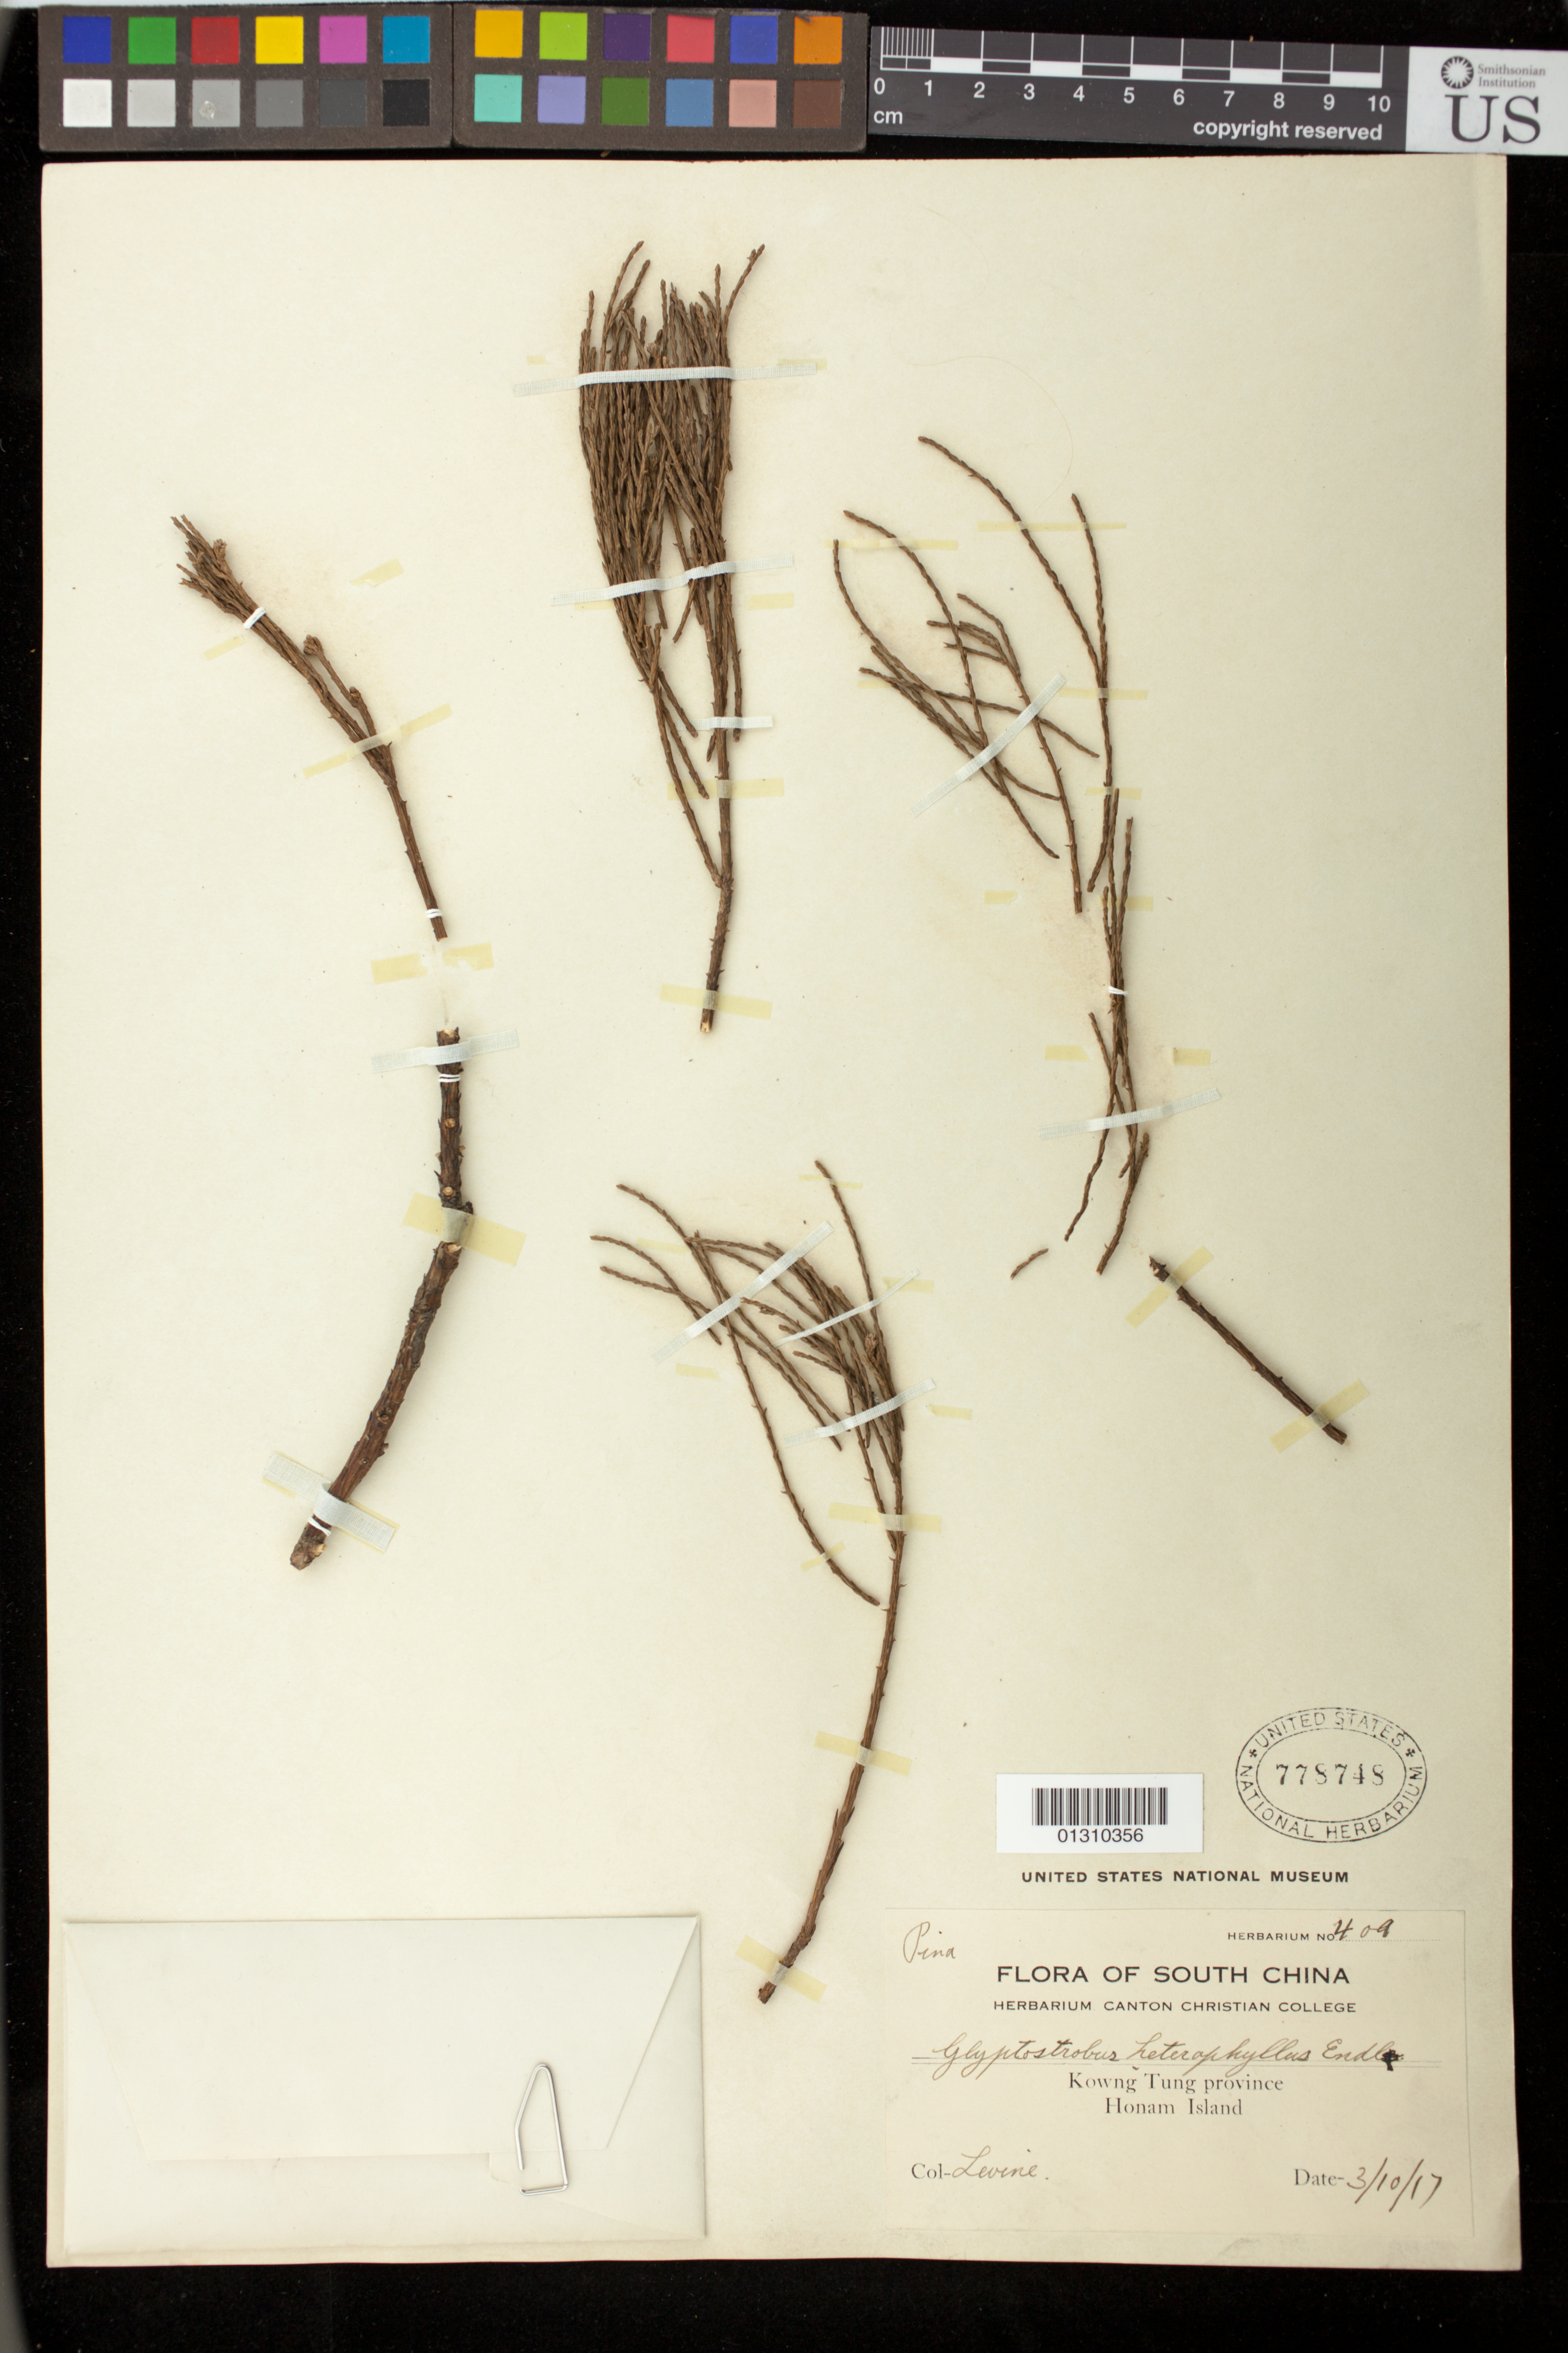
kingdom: Plantae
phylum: Tracheophyta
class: Pinopsida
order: Pinales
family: Cupressaceae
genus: Glyptostrobus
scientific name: Glyptostrobus heterophyllus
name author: Endl.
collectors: -. Levine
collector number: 409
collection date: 1917-10-03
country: China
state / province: Guangdong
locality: South China, Kowng Tung province, Honam Island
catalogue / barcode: US 778748